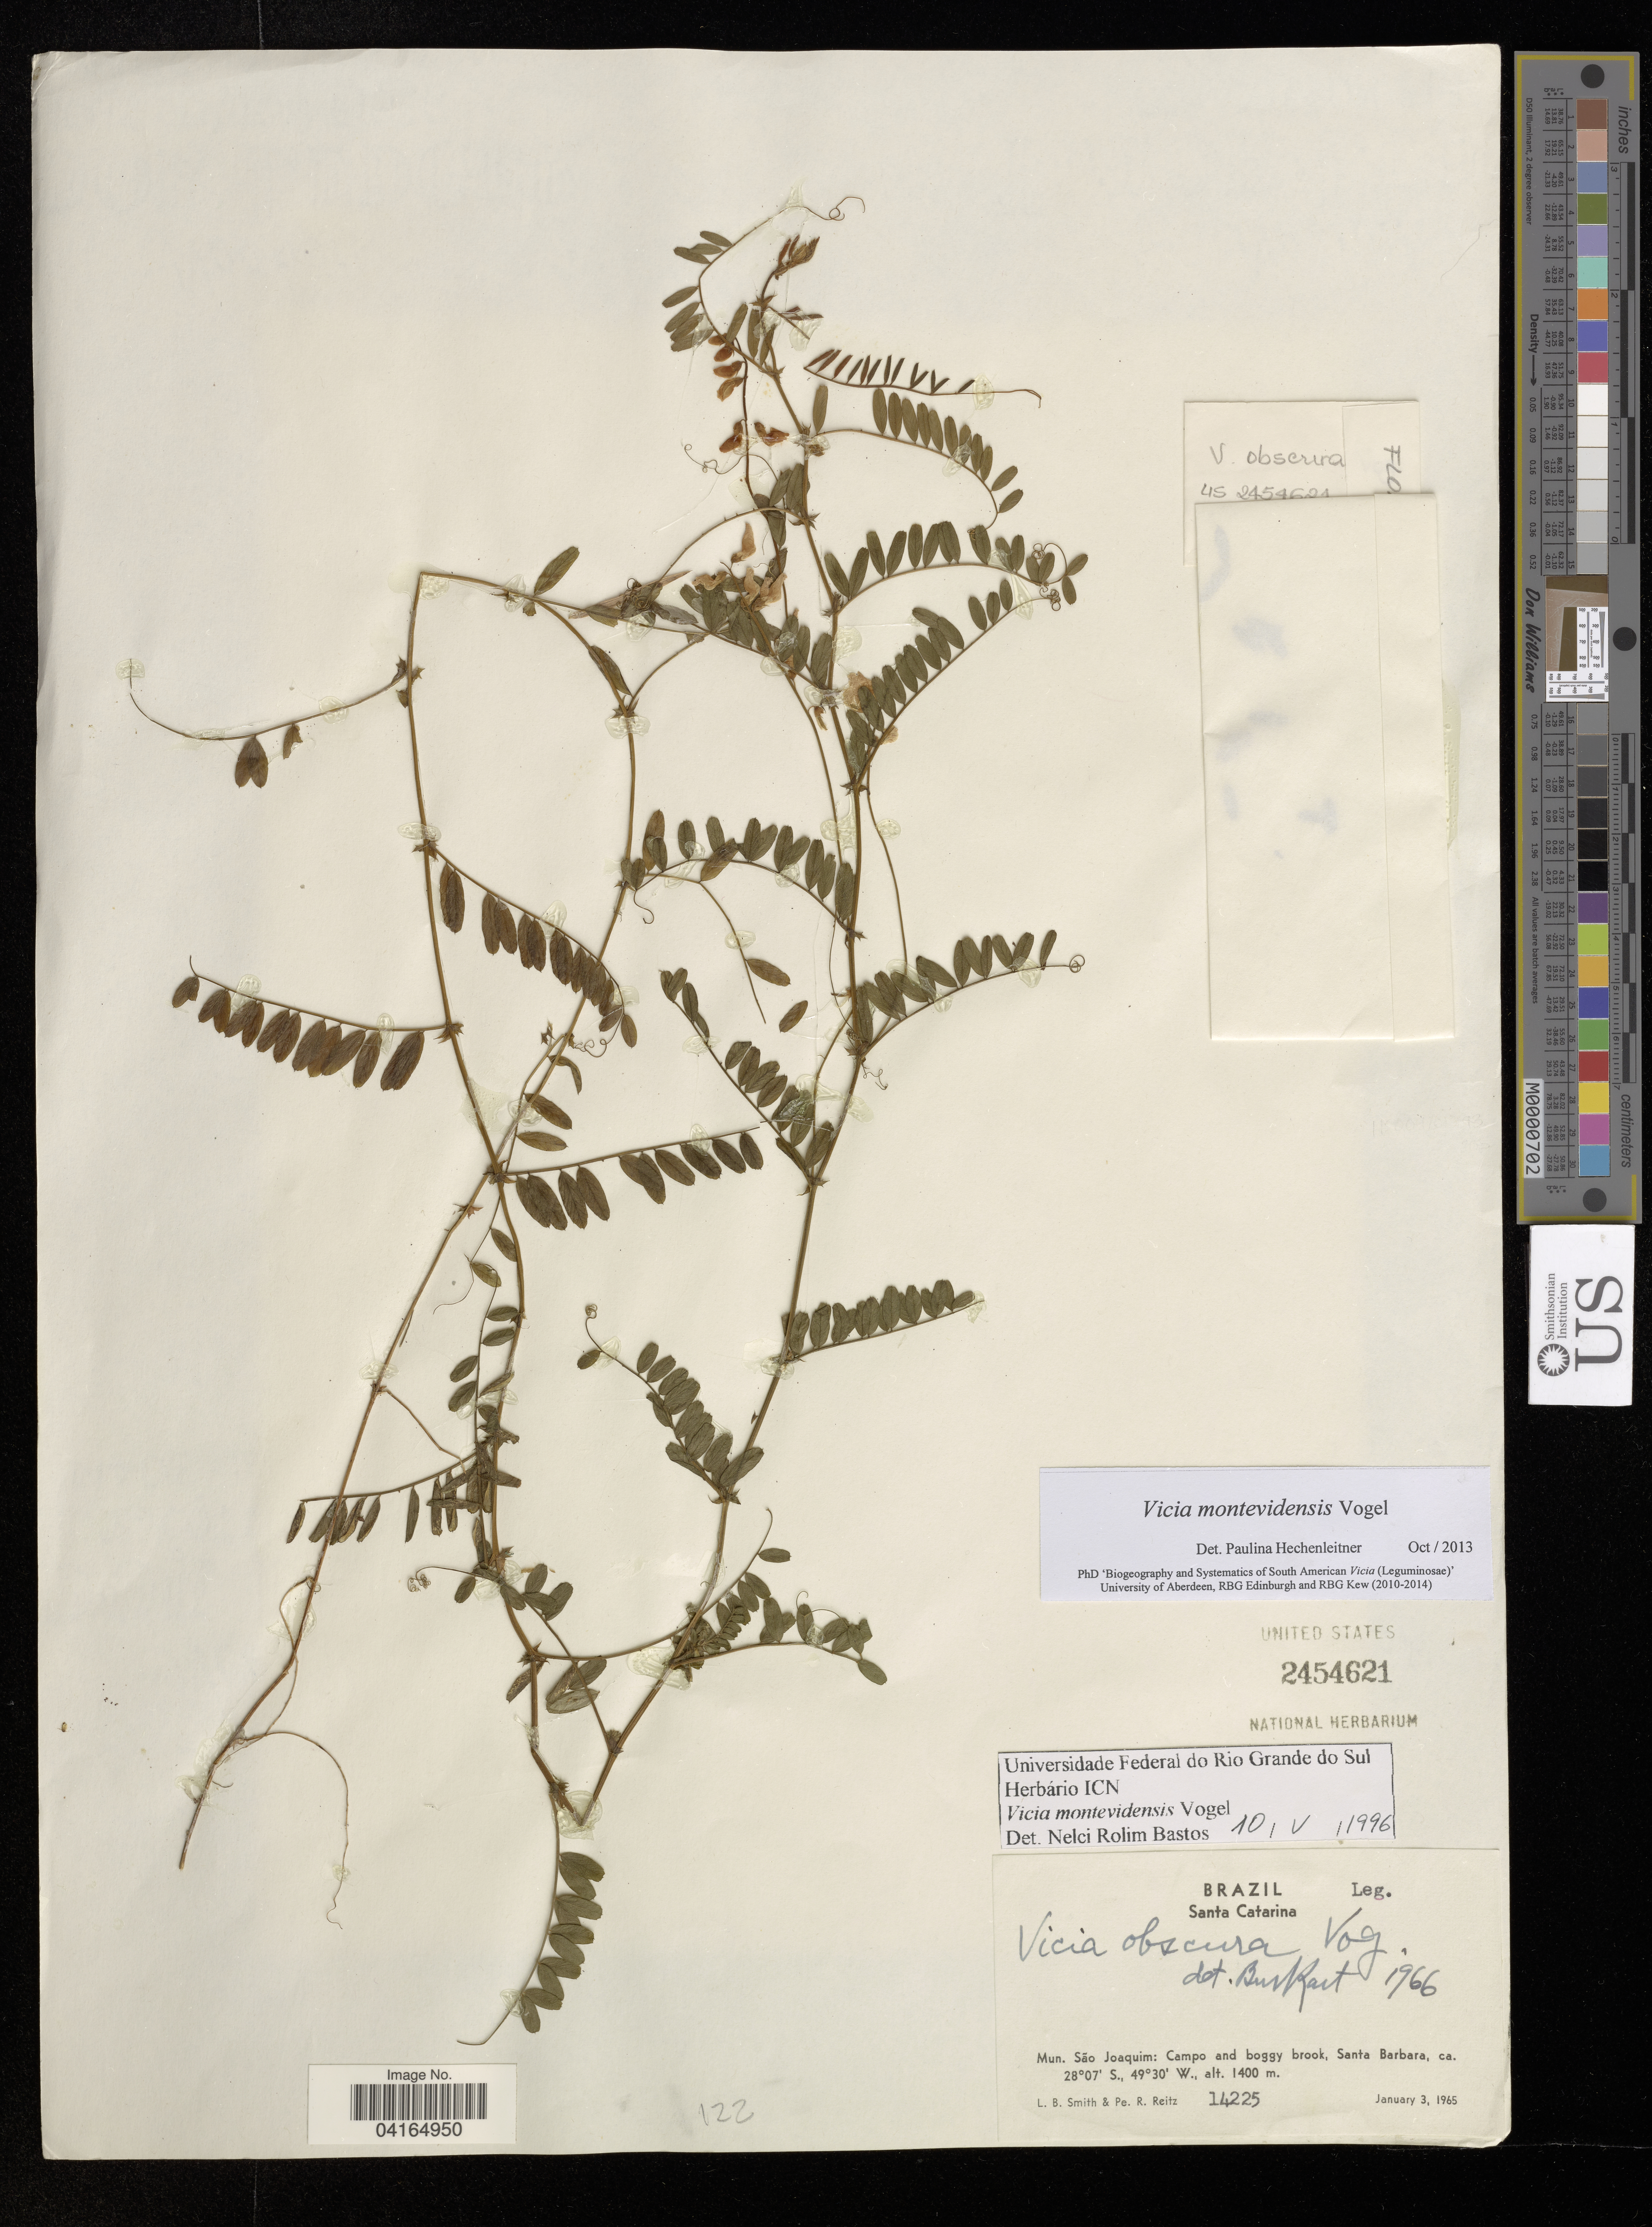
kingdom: Plantae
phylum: Tracheophyta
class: Magnoliopsida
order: Fabales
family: Fabaceae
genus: Vicia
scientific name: Vicia montevidensis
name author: Vogel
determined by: Hechenleitner, Paulina, RBG Edinburgh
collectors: L. Smith & P. Reitz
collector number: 14225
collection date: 1965-01-03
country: Brazil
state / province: Santa Catarina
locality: Mun. São Joaquim: Campo and boggy brook, Santa Barbara.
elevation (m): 1400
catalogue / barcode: US 2454621